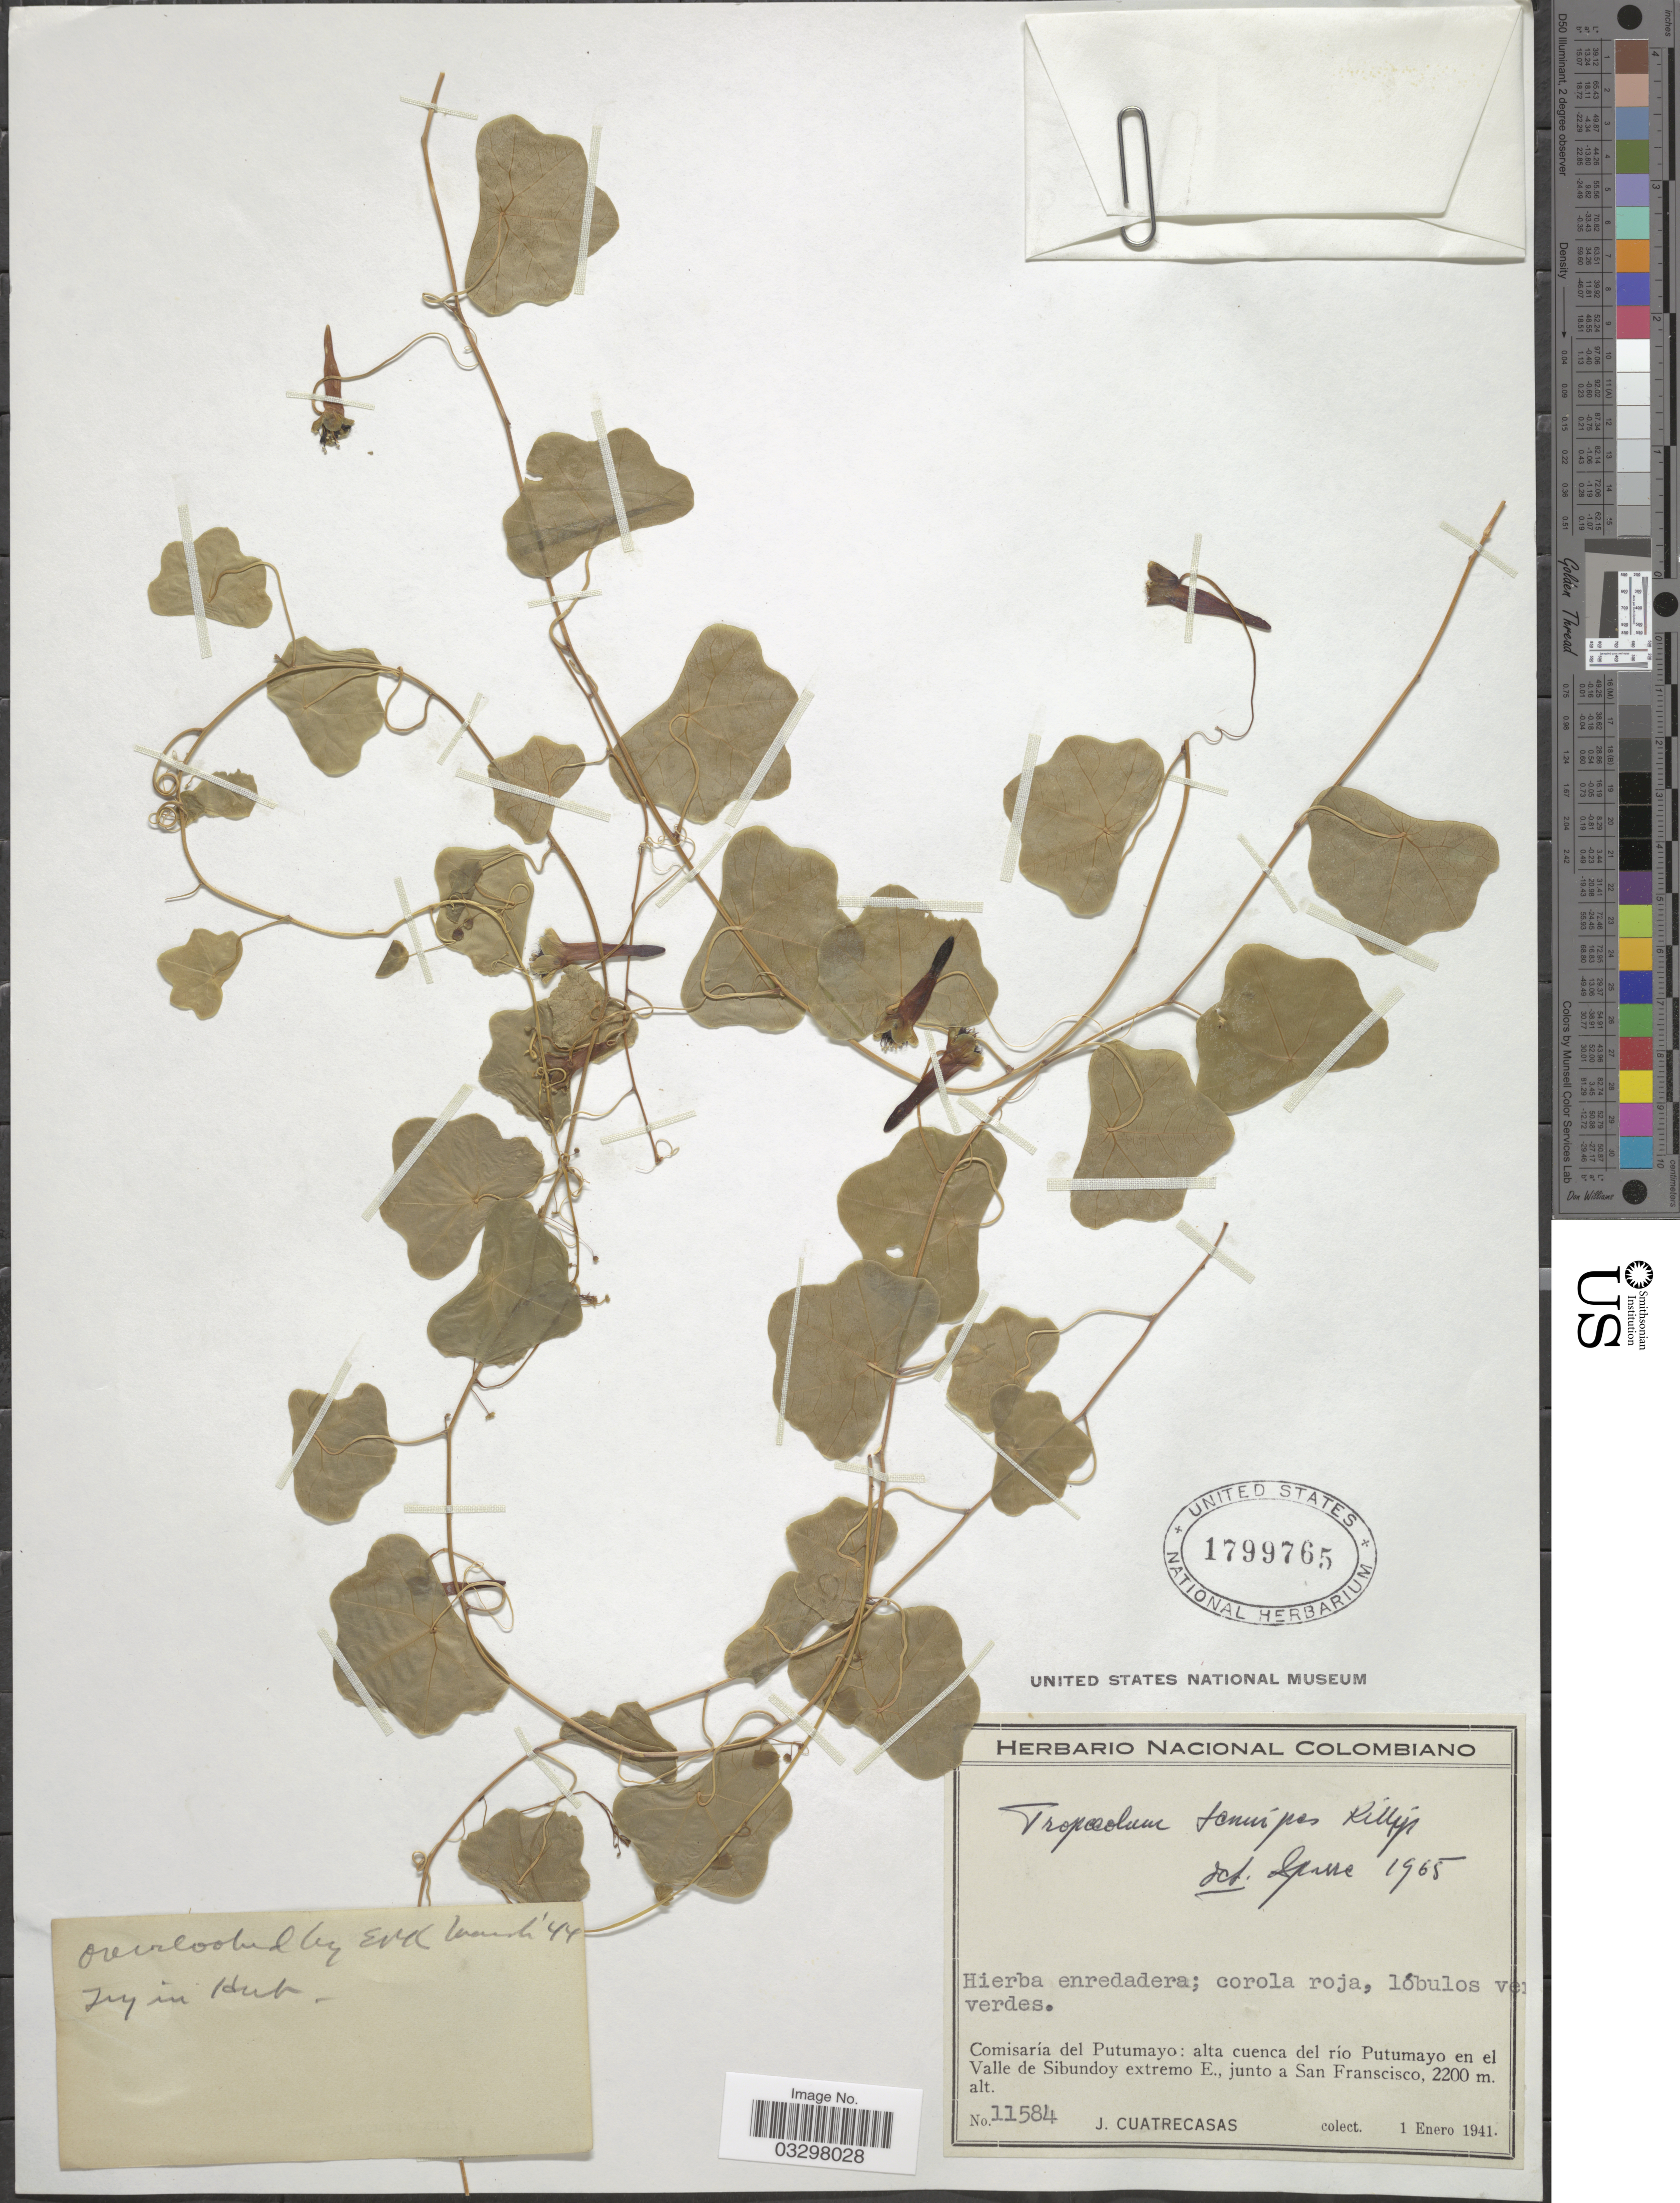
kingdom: Plantae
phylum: Tracheophyta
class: Magnoliopsida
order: Brassicales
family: Tropaeolaceae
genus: Tropaeolum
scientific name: Tropaeolum trilobum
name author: Turcz.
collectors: J. Cuatrecasas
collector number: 11584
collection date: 1941-01-01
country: Colombia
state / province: Putumayo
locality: Comisaría del Putumayo: alta cuenca del río Putumayo en el Valle de Sibundoy extremo E., junto a San Francisco.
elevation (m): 2200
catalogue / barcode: US 1799765